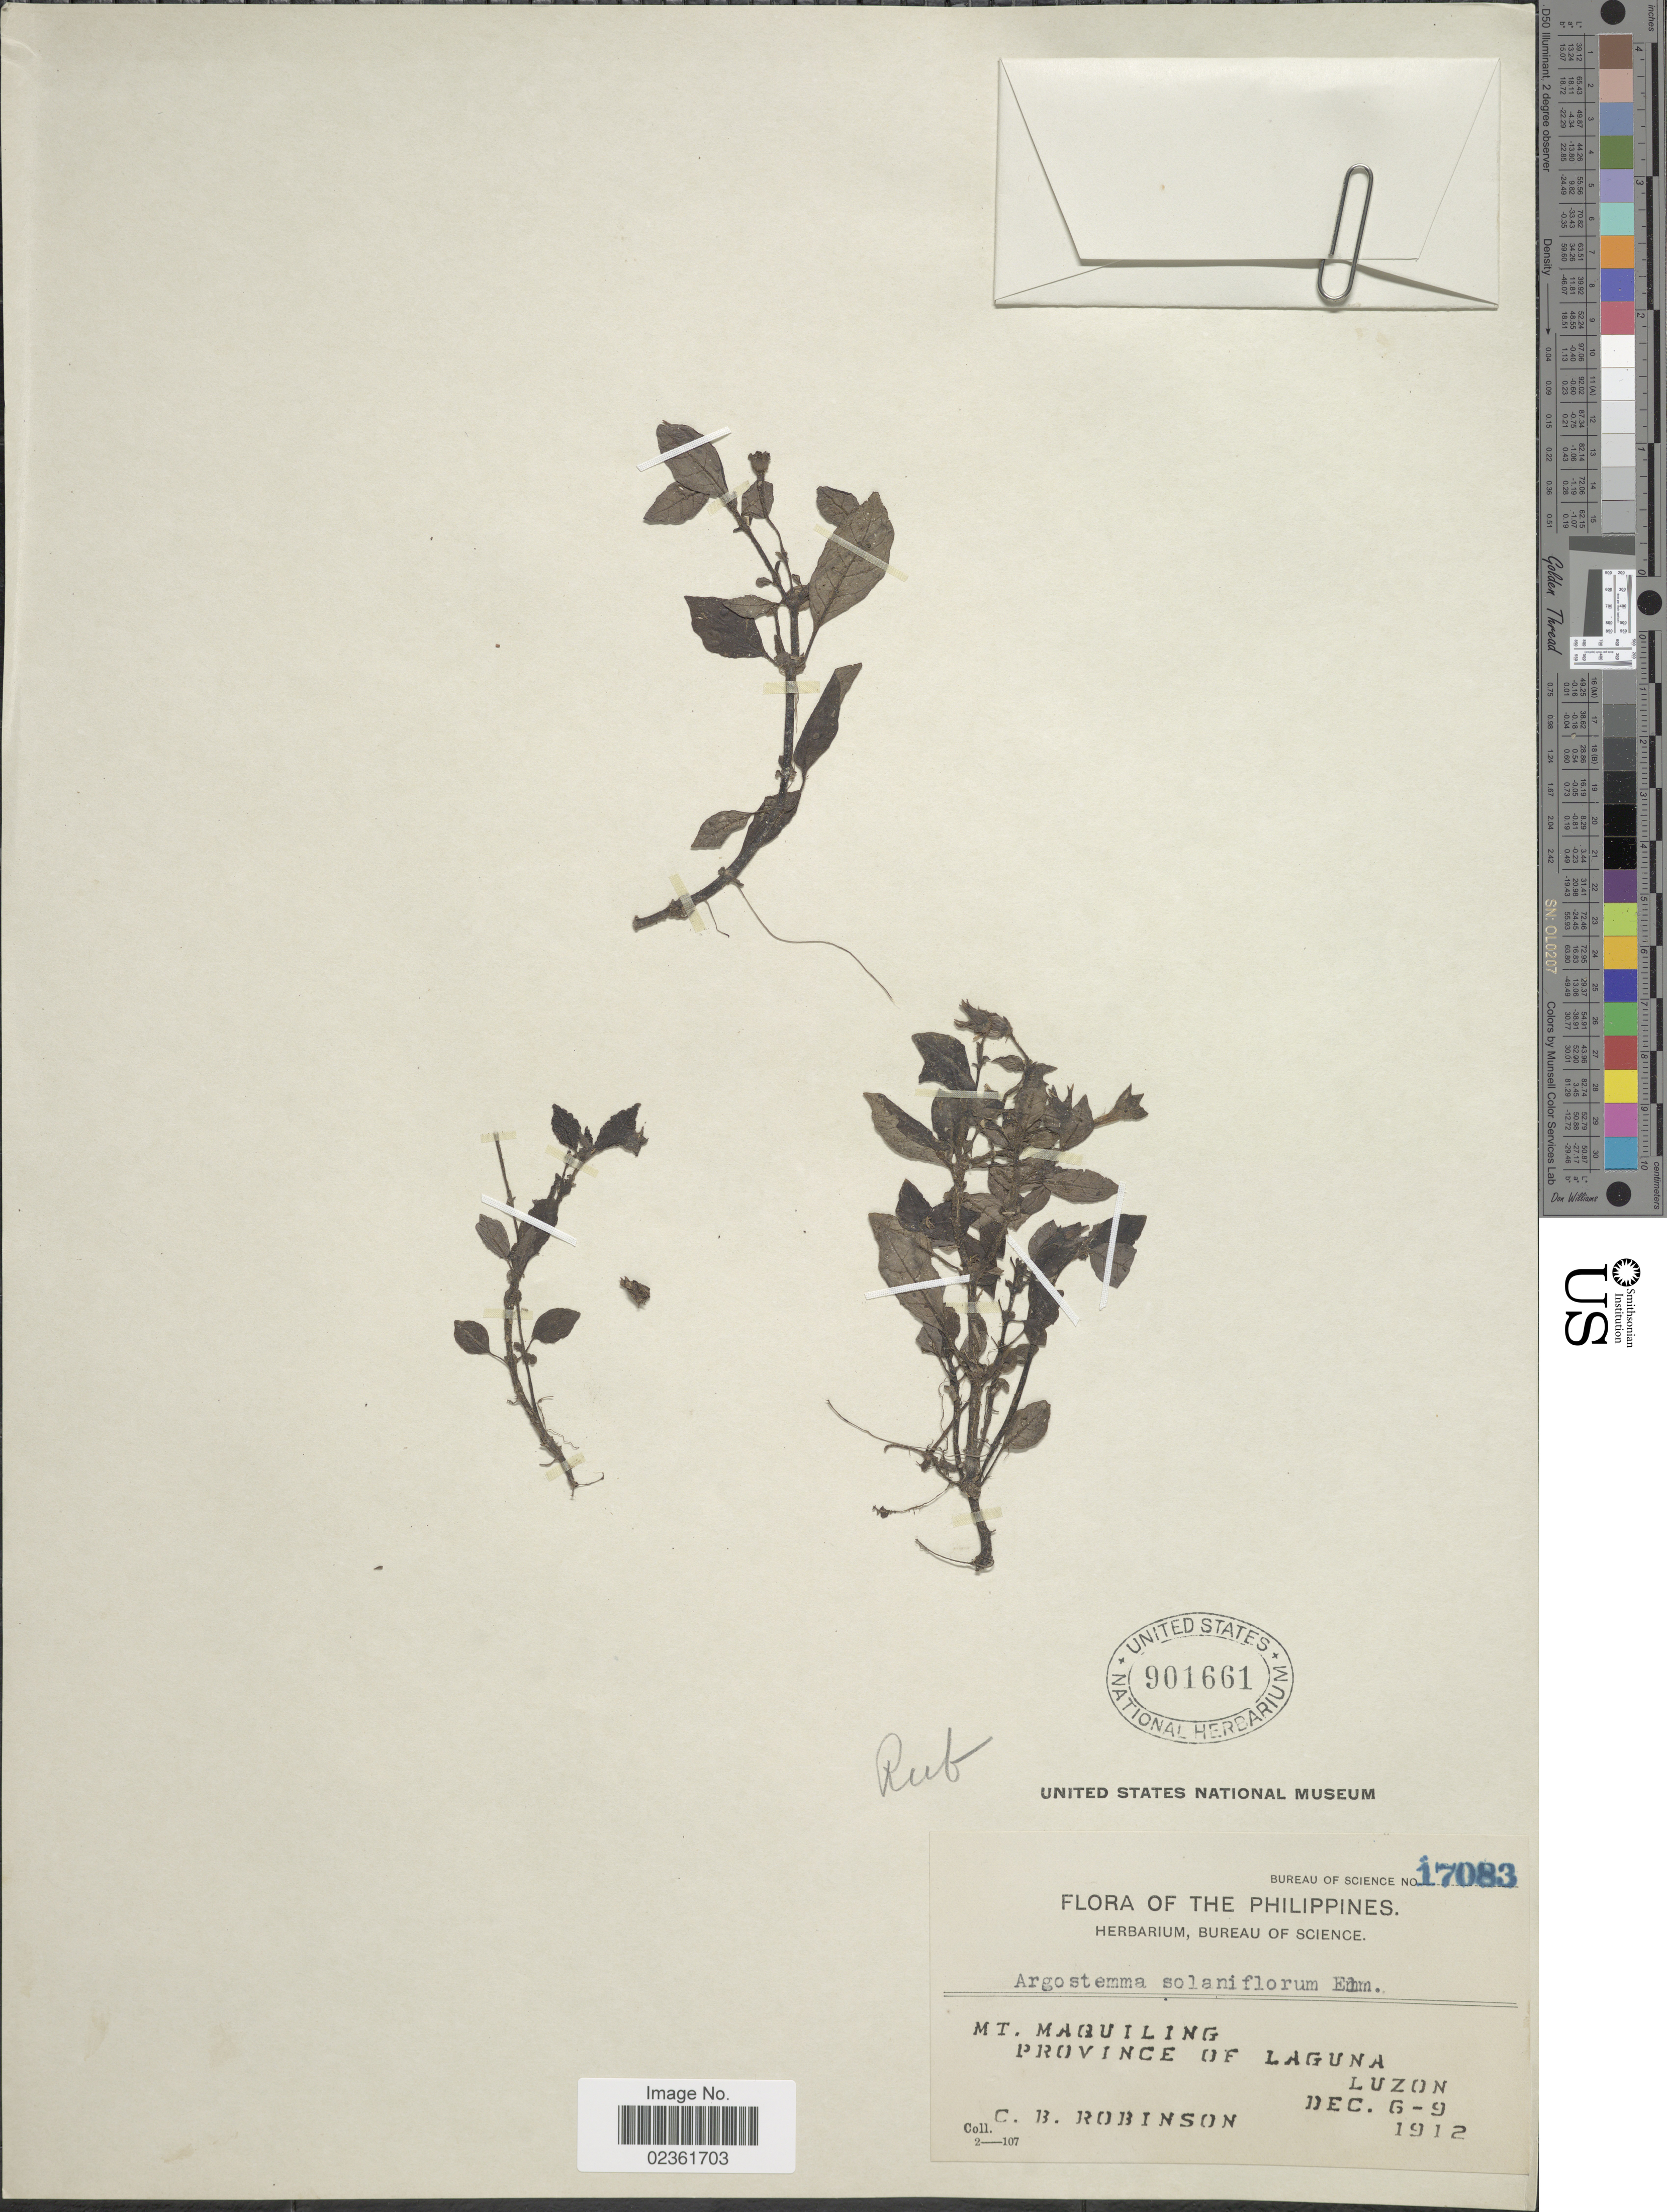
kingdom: Plantae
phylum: Tracheophyta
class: Magnoliopsida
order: Gentianales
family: Rubiaceae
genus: Argostemma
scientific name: Argostemma solaniflorum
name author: Elmer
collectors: C. Robinson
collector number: Bureau of Science 17083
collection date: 1912-12-06/1912-12-09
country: Philippines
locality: Mt. Maquiling, Province of Laguna, Luzon.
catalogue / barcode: US 901661